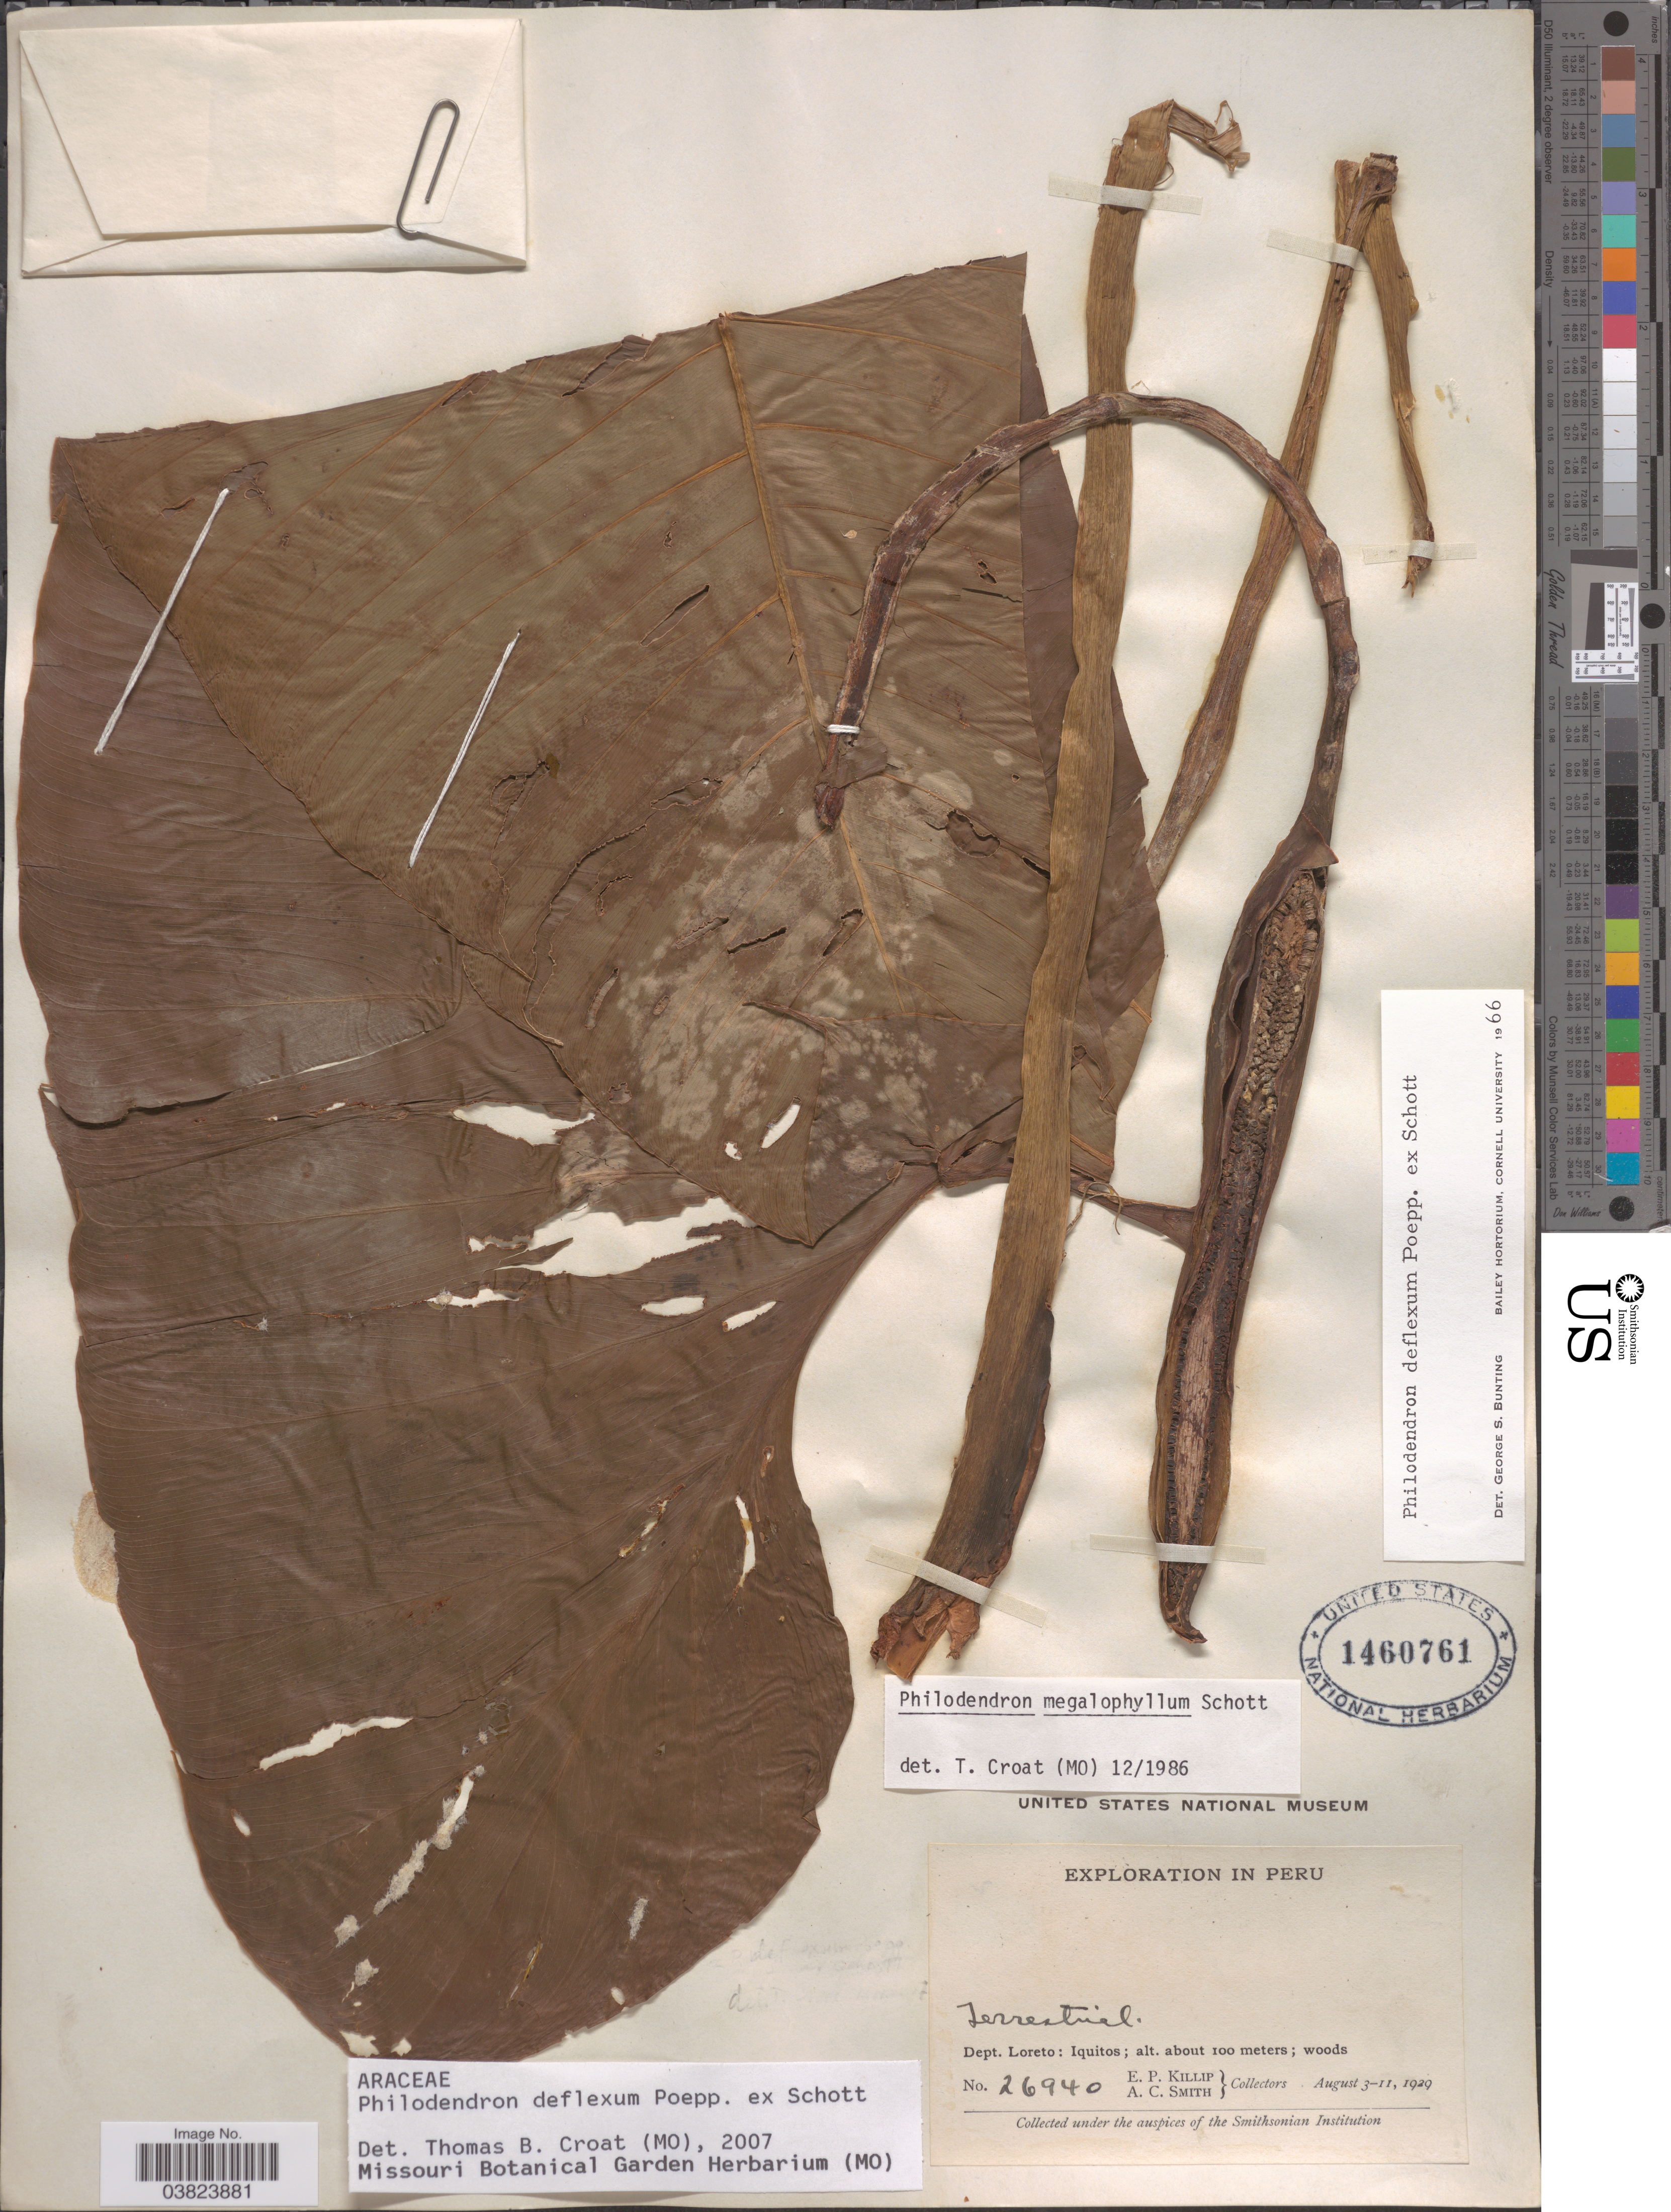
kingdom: Plantae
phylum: Tracheophyta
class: Liliopsida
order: Alismatales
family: Araceae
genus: Philodendron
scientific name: Philodendron deflexum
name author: Poepp. ex Schott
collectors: E. P. Killip & A. C. Smith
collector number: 26940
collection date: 1929-08-03/1929-08-11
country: Peru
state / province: Loreto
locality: Dept. Loreto: Iquitos.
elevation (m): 100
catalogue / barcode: US 1460761